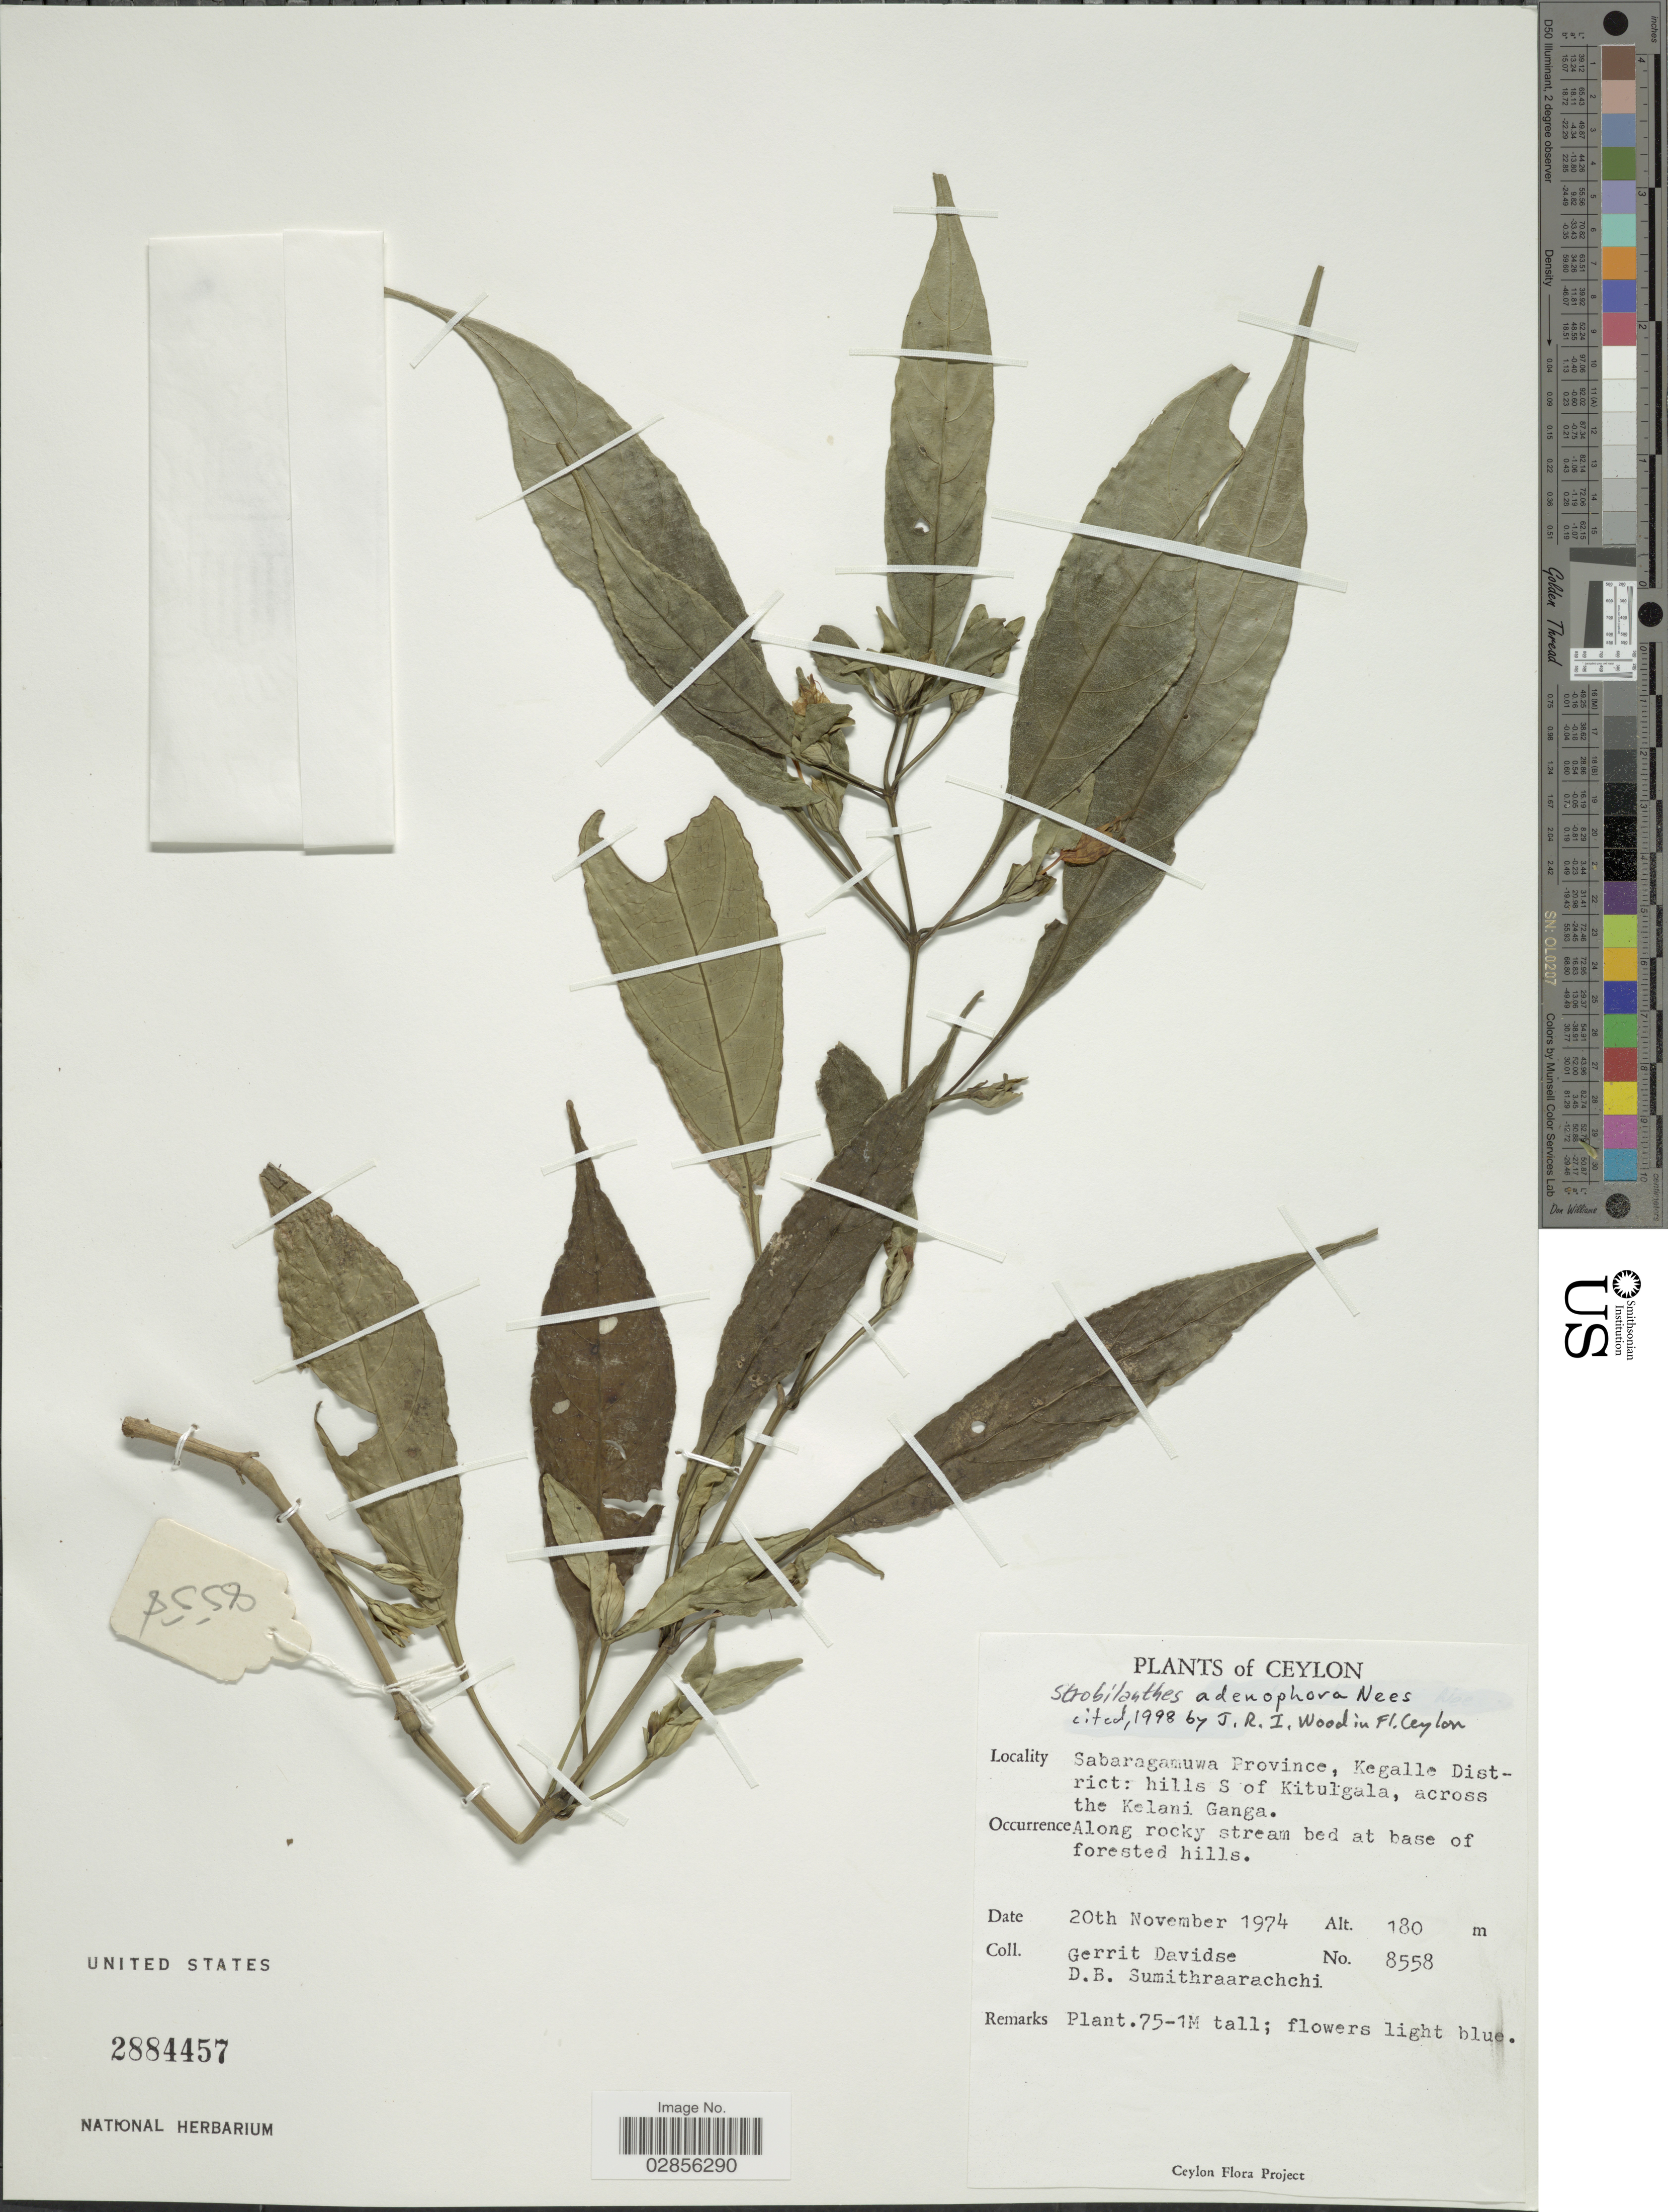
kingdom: Plantae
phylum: Tracheophyta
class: Magnoliopsida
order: Lamiales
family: Acanthaceae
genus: Strobilanthes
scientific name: Strobilanthes adenophora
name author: Bedd.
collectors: G. Davidse & D. B. Sumithraarachchi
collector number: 8558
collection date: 1974-11-20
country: Sri Lanka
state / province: Sabaragamuwa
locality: Ceylon. Kegalle District: hills S of Kitulgala, across the Kelani Ganga. Along rocky stream bed at base of forested hills.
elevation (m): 180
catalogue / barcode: US 2884457